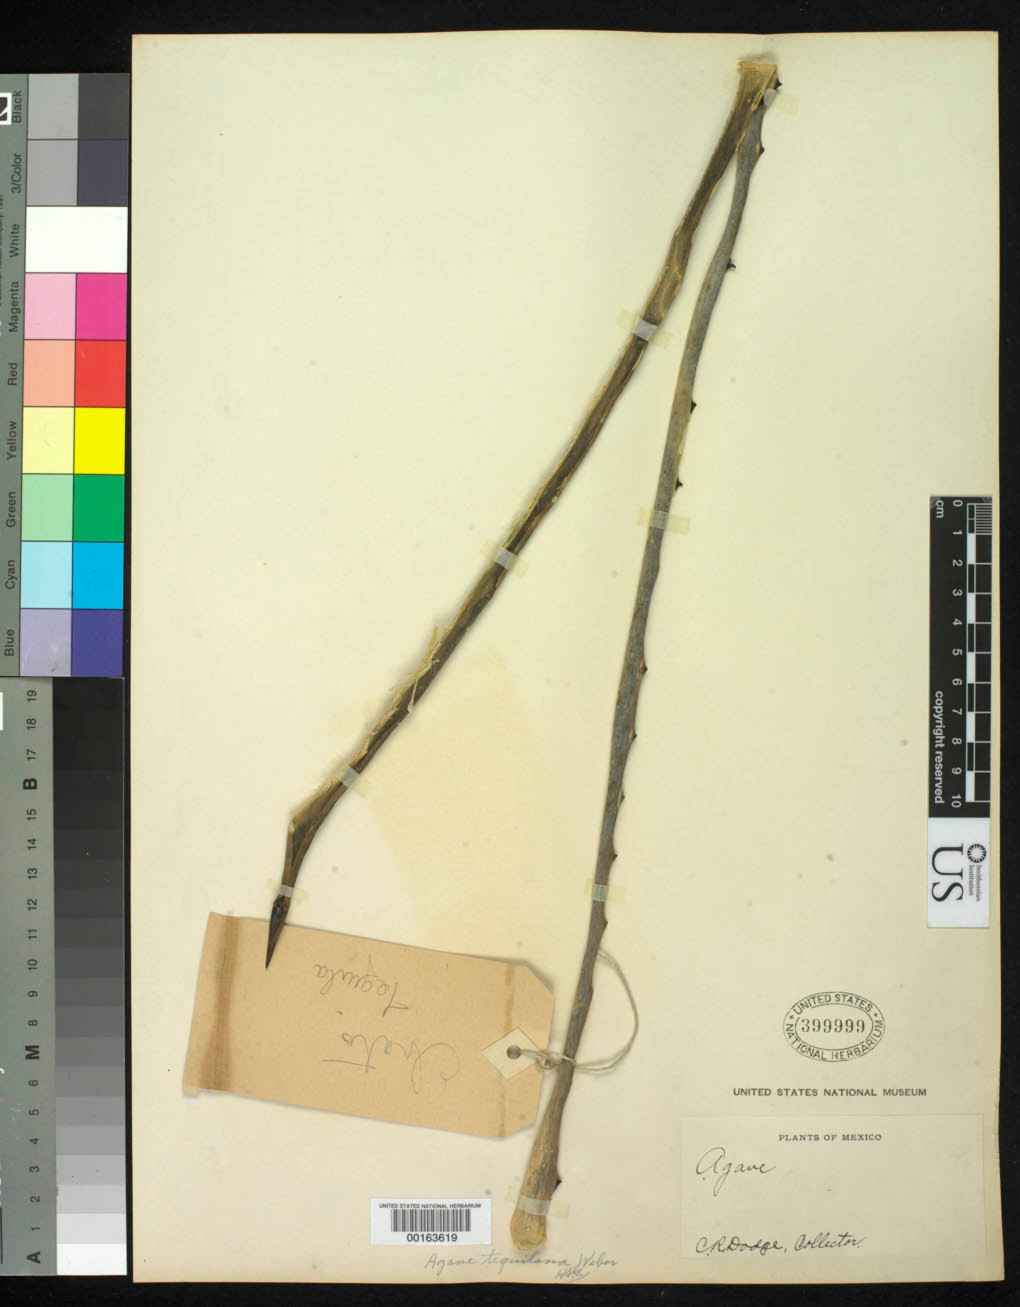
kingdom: Plantae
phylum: Tracheophyta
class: Liliopsida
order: Asparagales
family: Asparagaceae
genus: Agave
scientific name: Agave tequilana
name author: F.A.C. Weber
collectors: C. Dodge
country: Mexico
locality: E of Monserrat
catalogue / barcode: US 399999